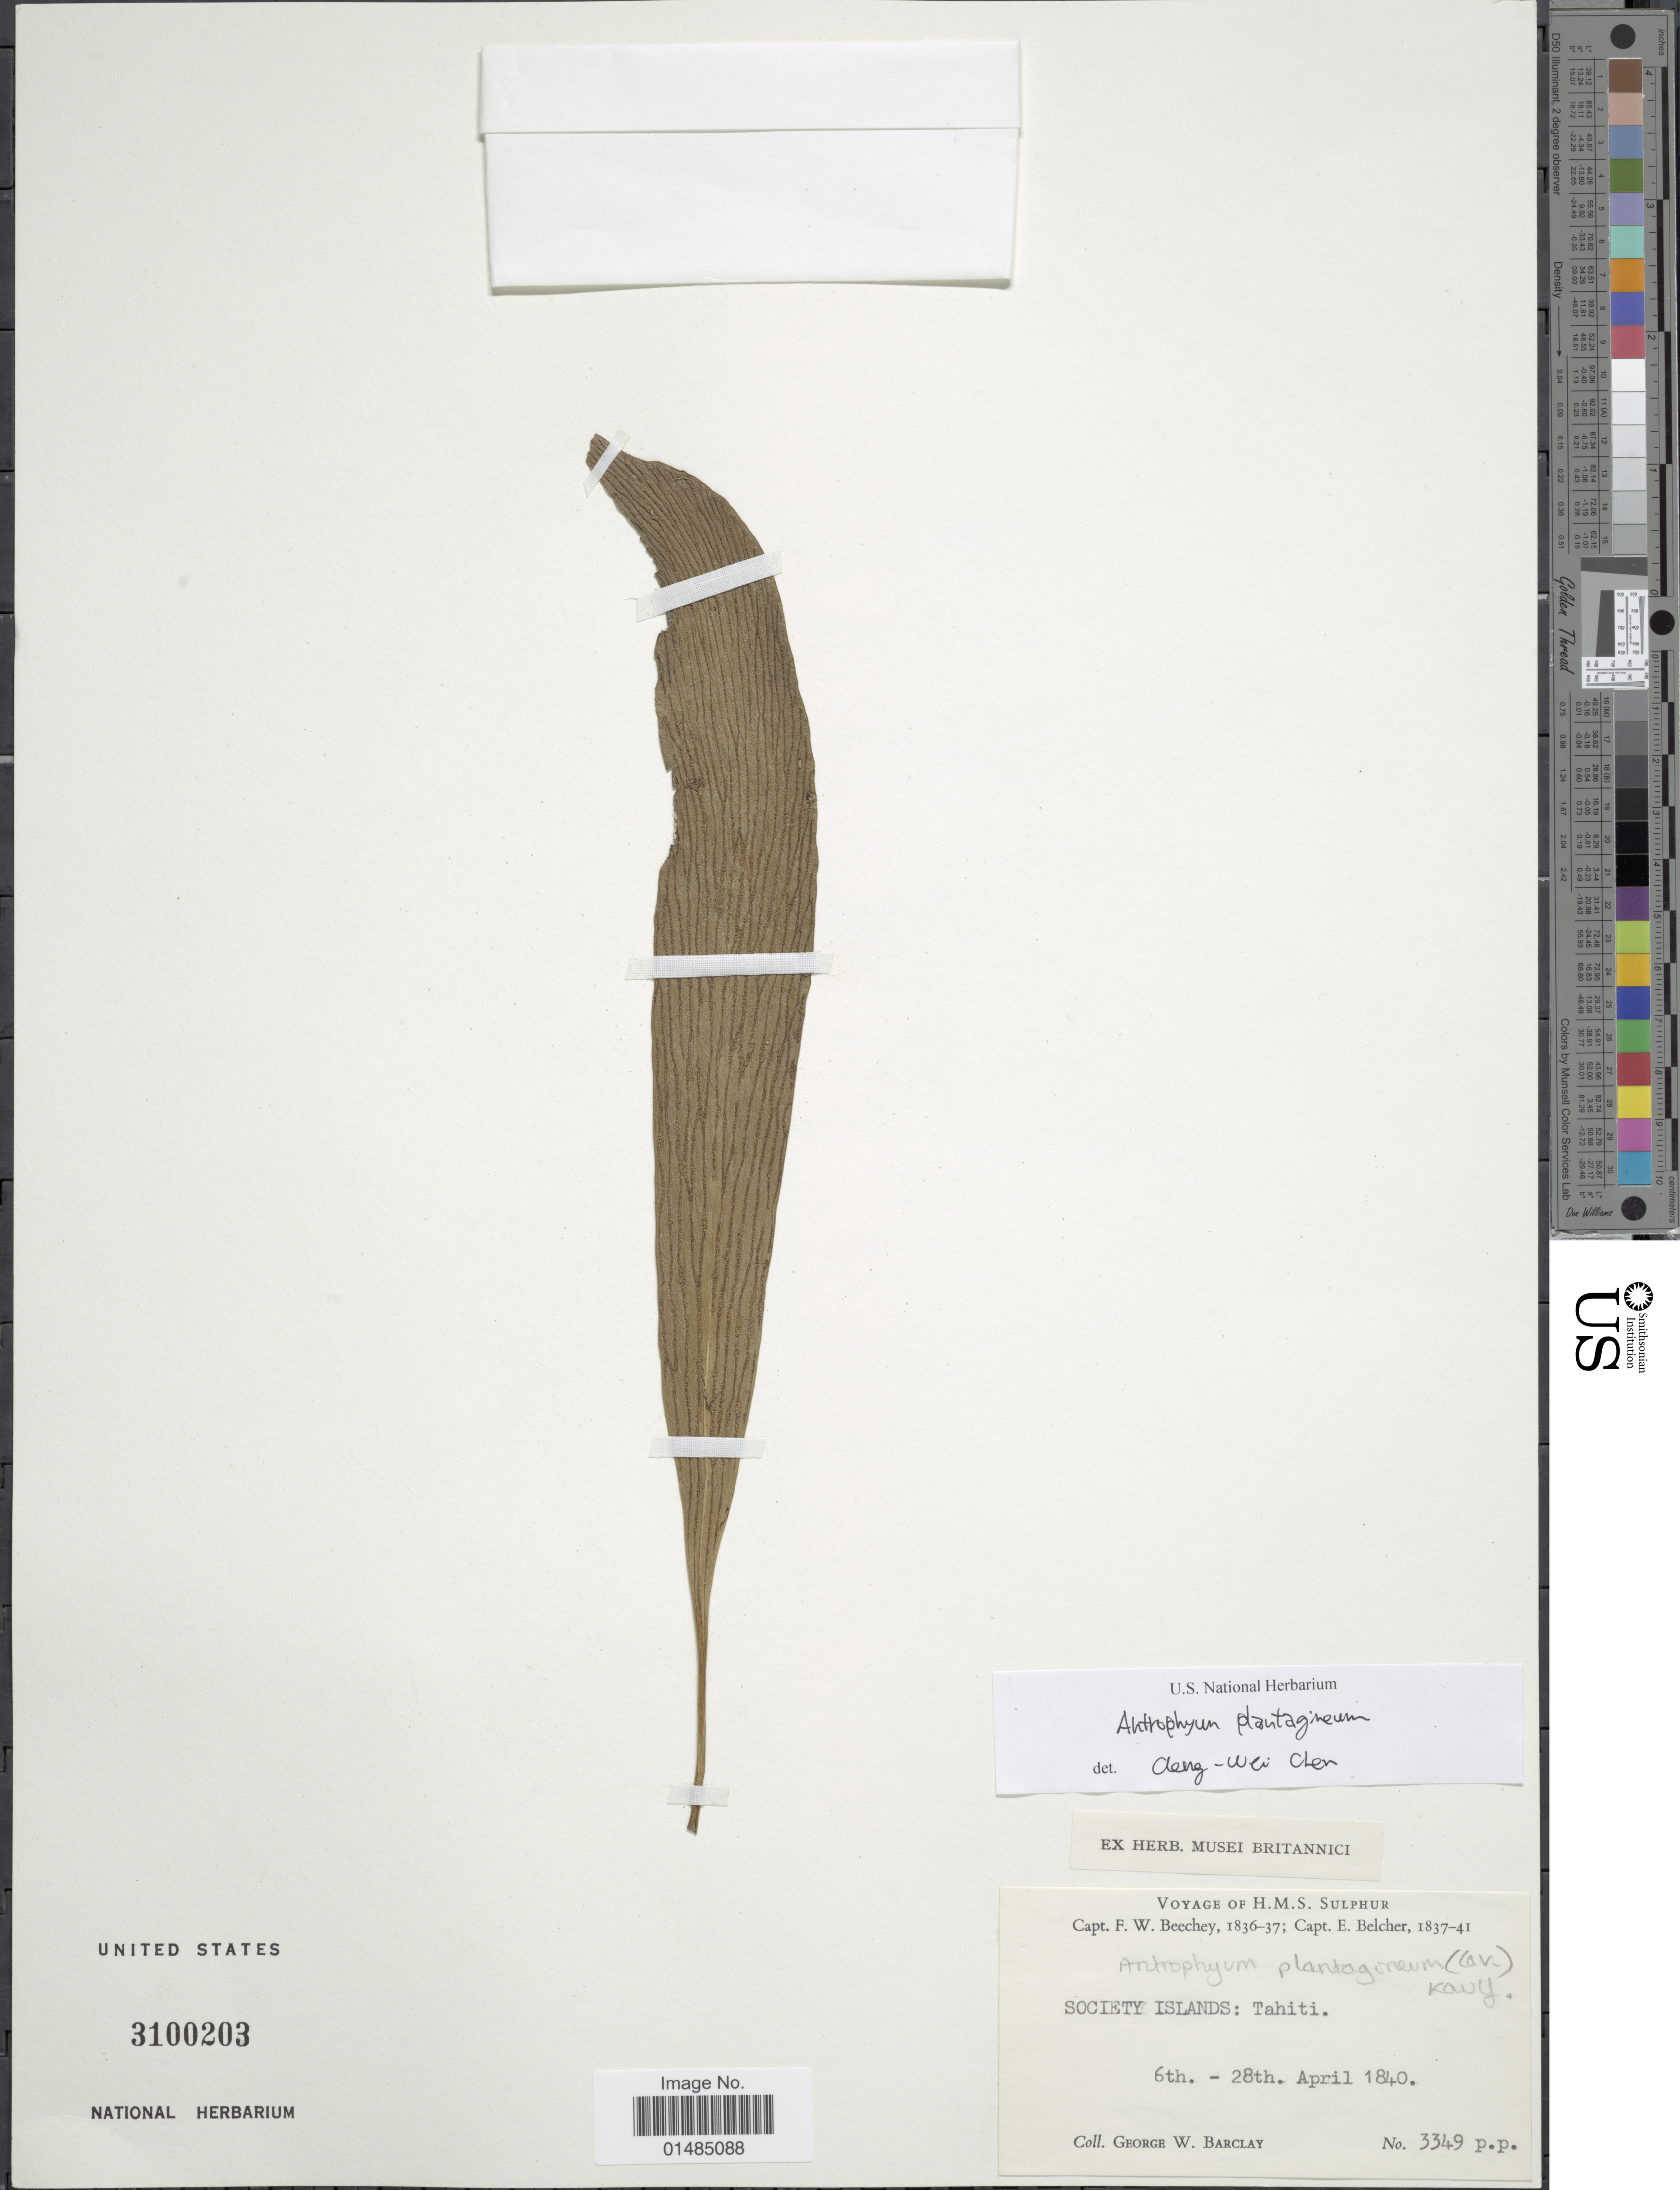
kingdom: Plantae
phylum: Tracheophyta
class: Polypodiopsida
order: Polypodiales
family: Pteridaceae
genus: Antrophyum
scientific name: Antrophyum plantagineum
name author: (Cav.) Kaulf.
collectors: G. W. Barclay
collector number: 3349 p.p.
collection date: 1840-04-06/1840-04-28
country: French Polynesia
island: Tahiti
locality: Society Islands: Tahiti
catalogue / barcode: US 3100203